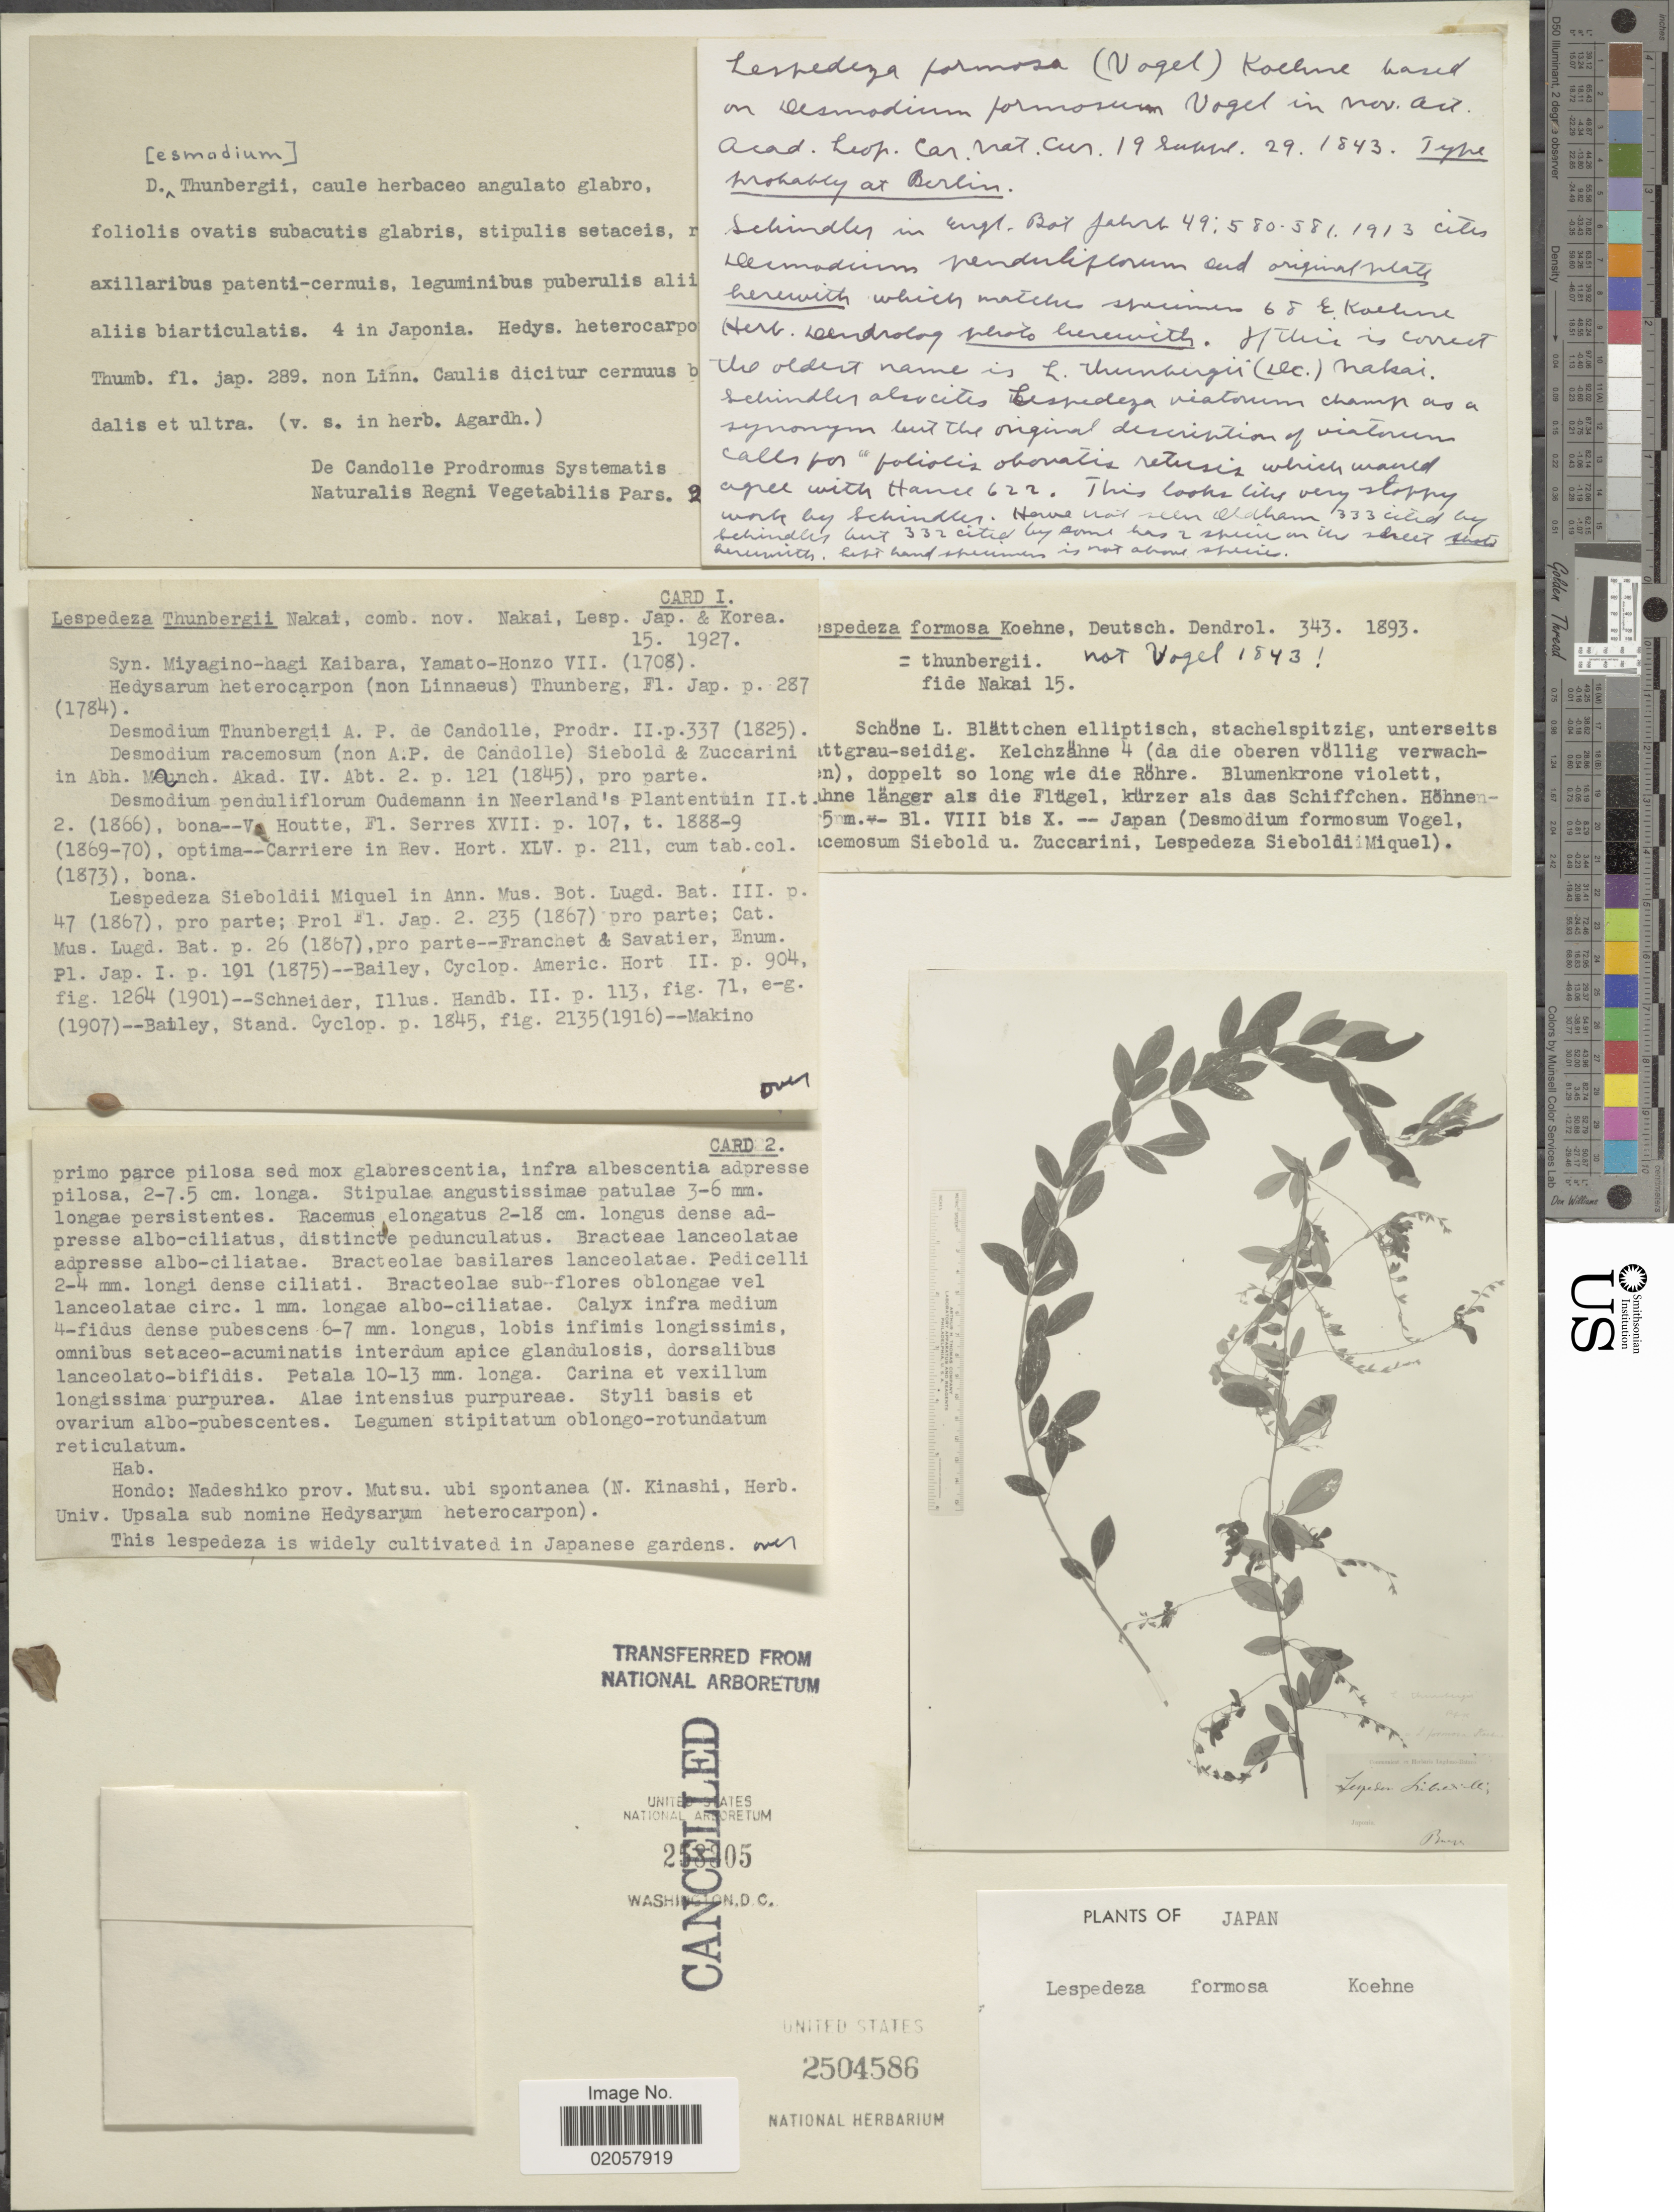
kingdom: Plantae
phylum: Tracheophyta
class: Magnoliopsida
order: Fabales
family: Fabaceae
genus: Lespedeza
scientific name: Lespedeza formosa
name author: (Vogel) Koehne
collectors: -. Schneider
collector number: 343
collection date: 1893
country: Japan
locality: Hondo: Nadeshiko prov. Mutsu. ubi spontanaea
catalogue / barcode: US 2504586